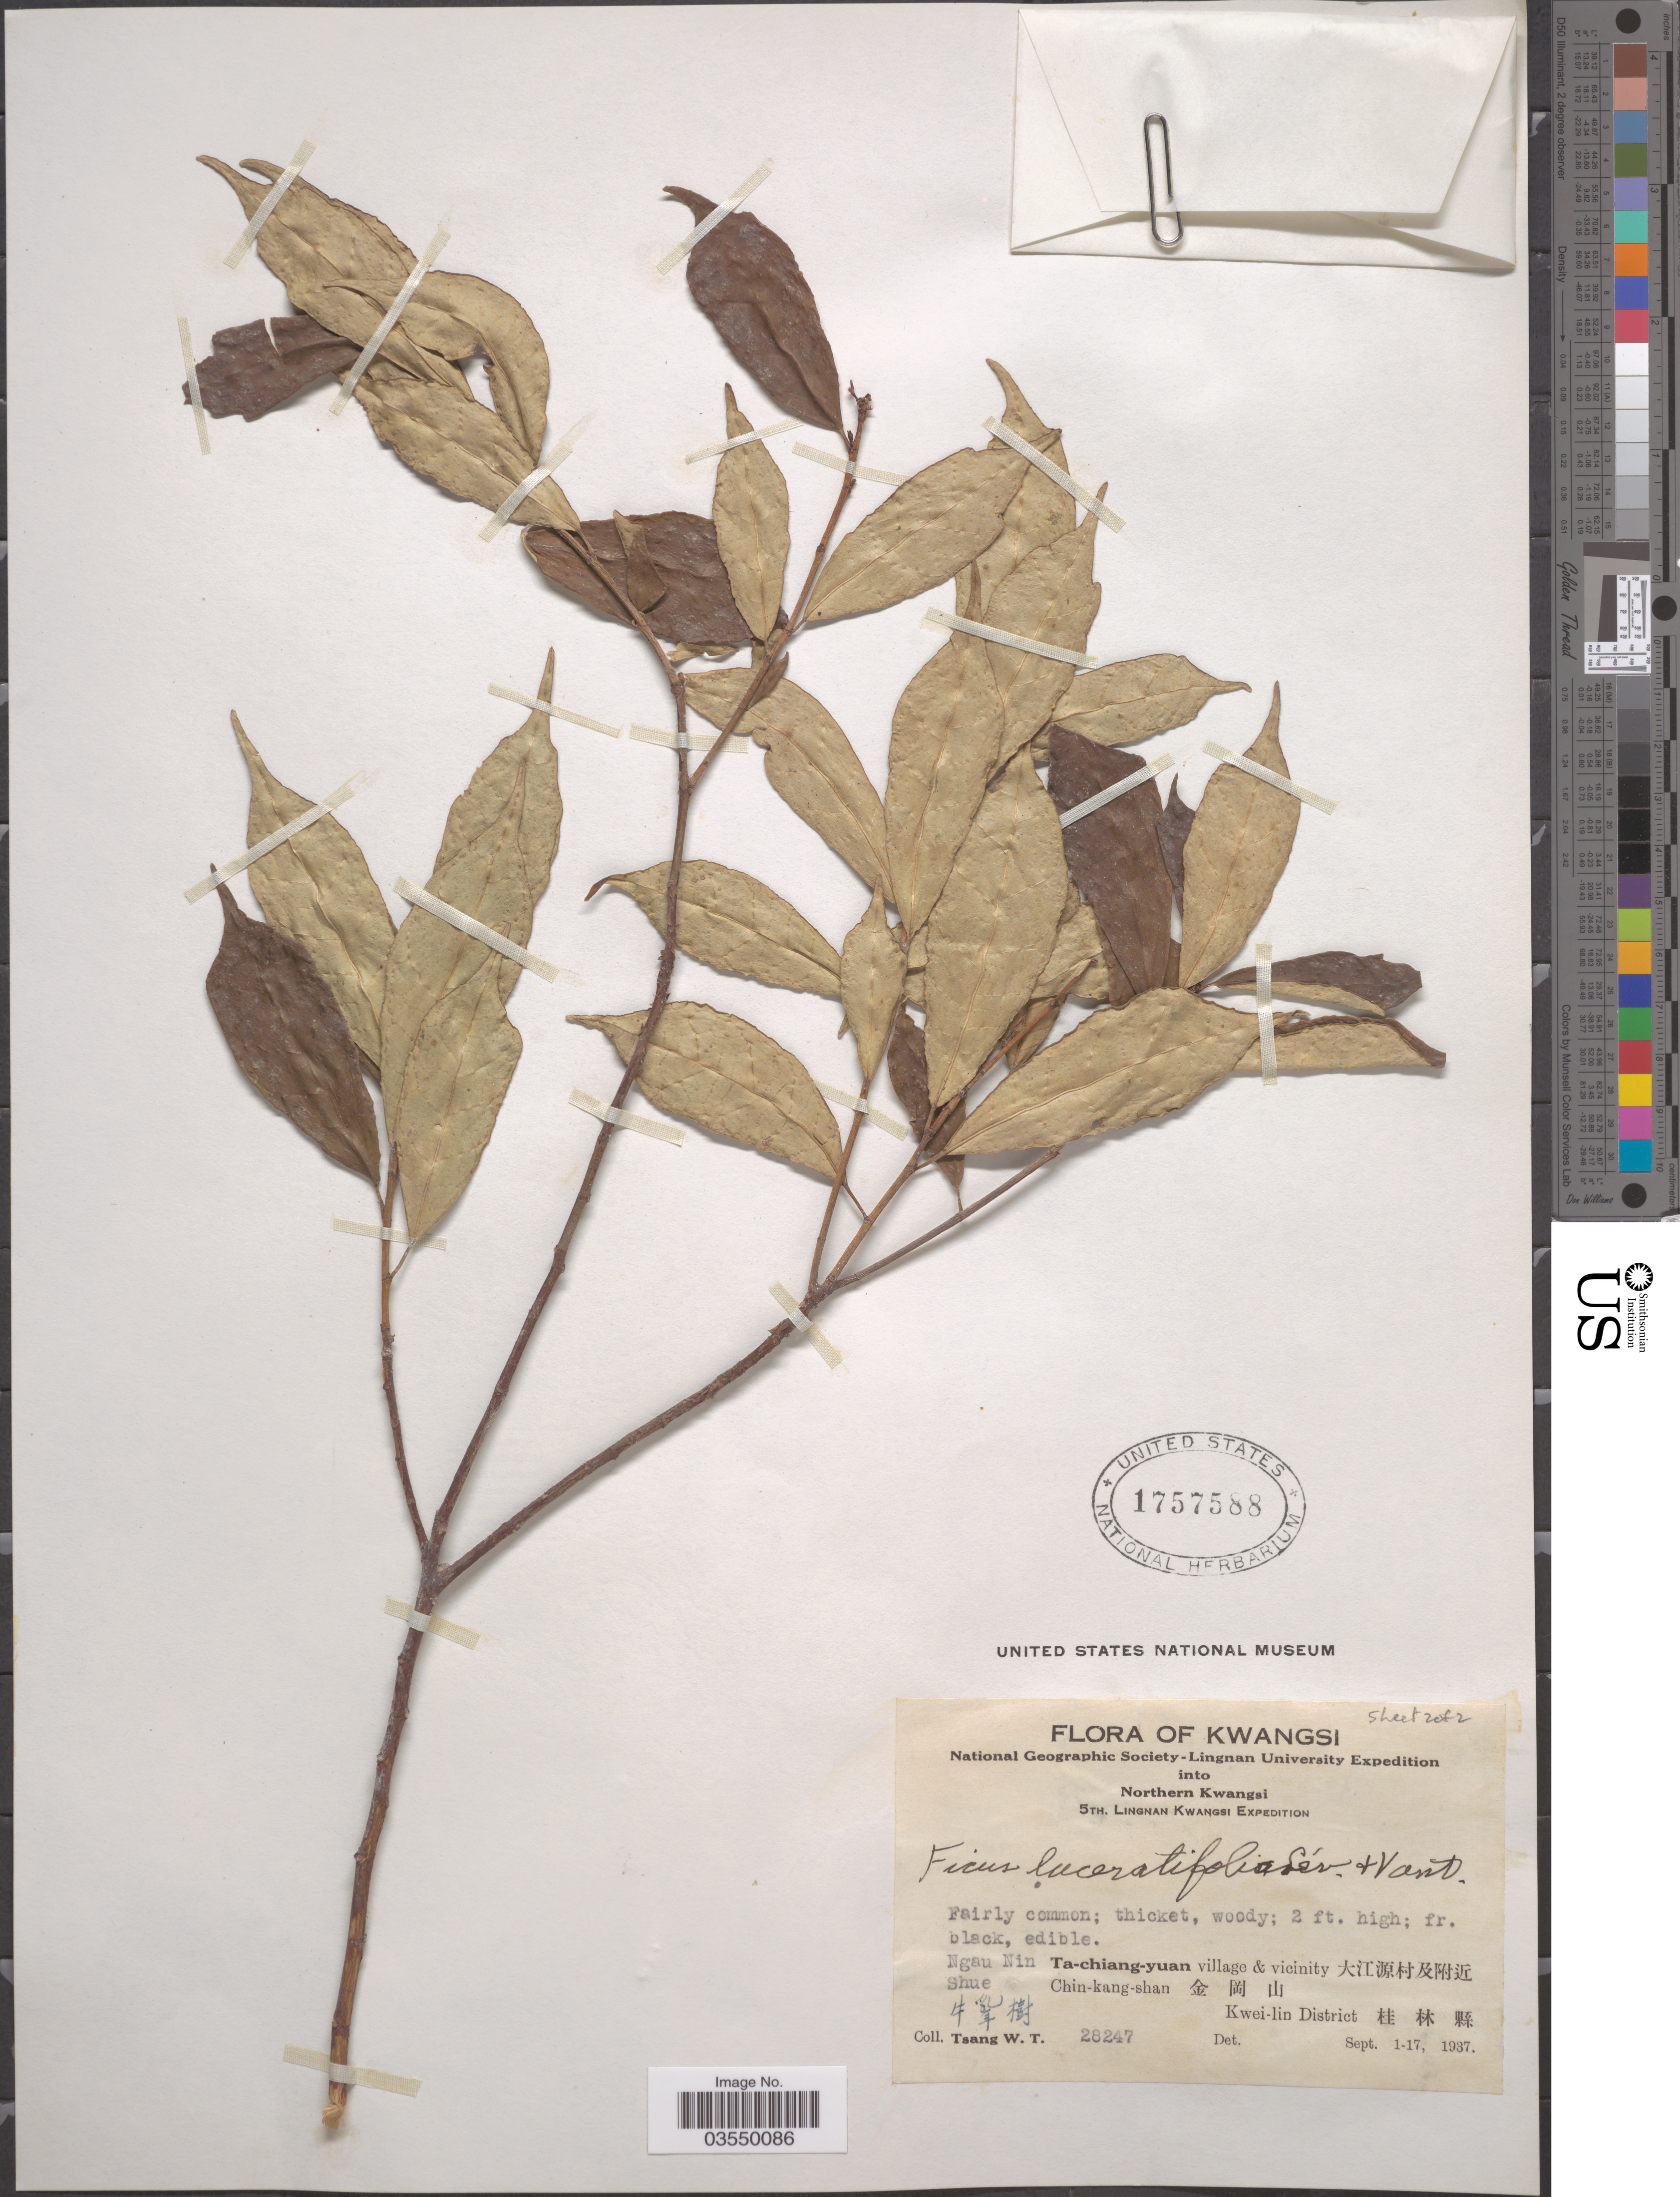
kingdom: Plantae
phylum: Tracheophyta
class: Magnoliopsida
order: Rosales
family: Moraceae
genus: Ficus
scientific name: Ficus gasparriniana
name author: Miq.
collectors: W. T. Tsang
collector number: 28247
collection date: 1937-09-01/1937-09-17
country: China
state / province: Guangxi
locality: Kwangsi. Northern Kwangsi. Ngau Nin Shue X. Ta-chiang-yuan village & vicinity X. Chin-kang-shan X. Kwei-lin District X.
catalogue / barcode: US 1757588